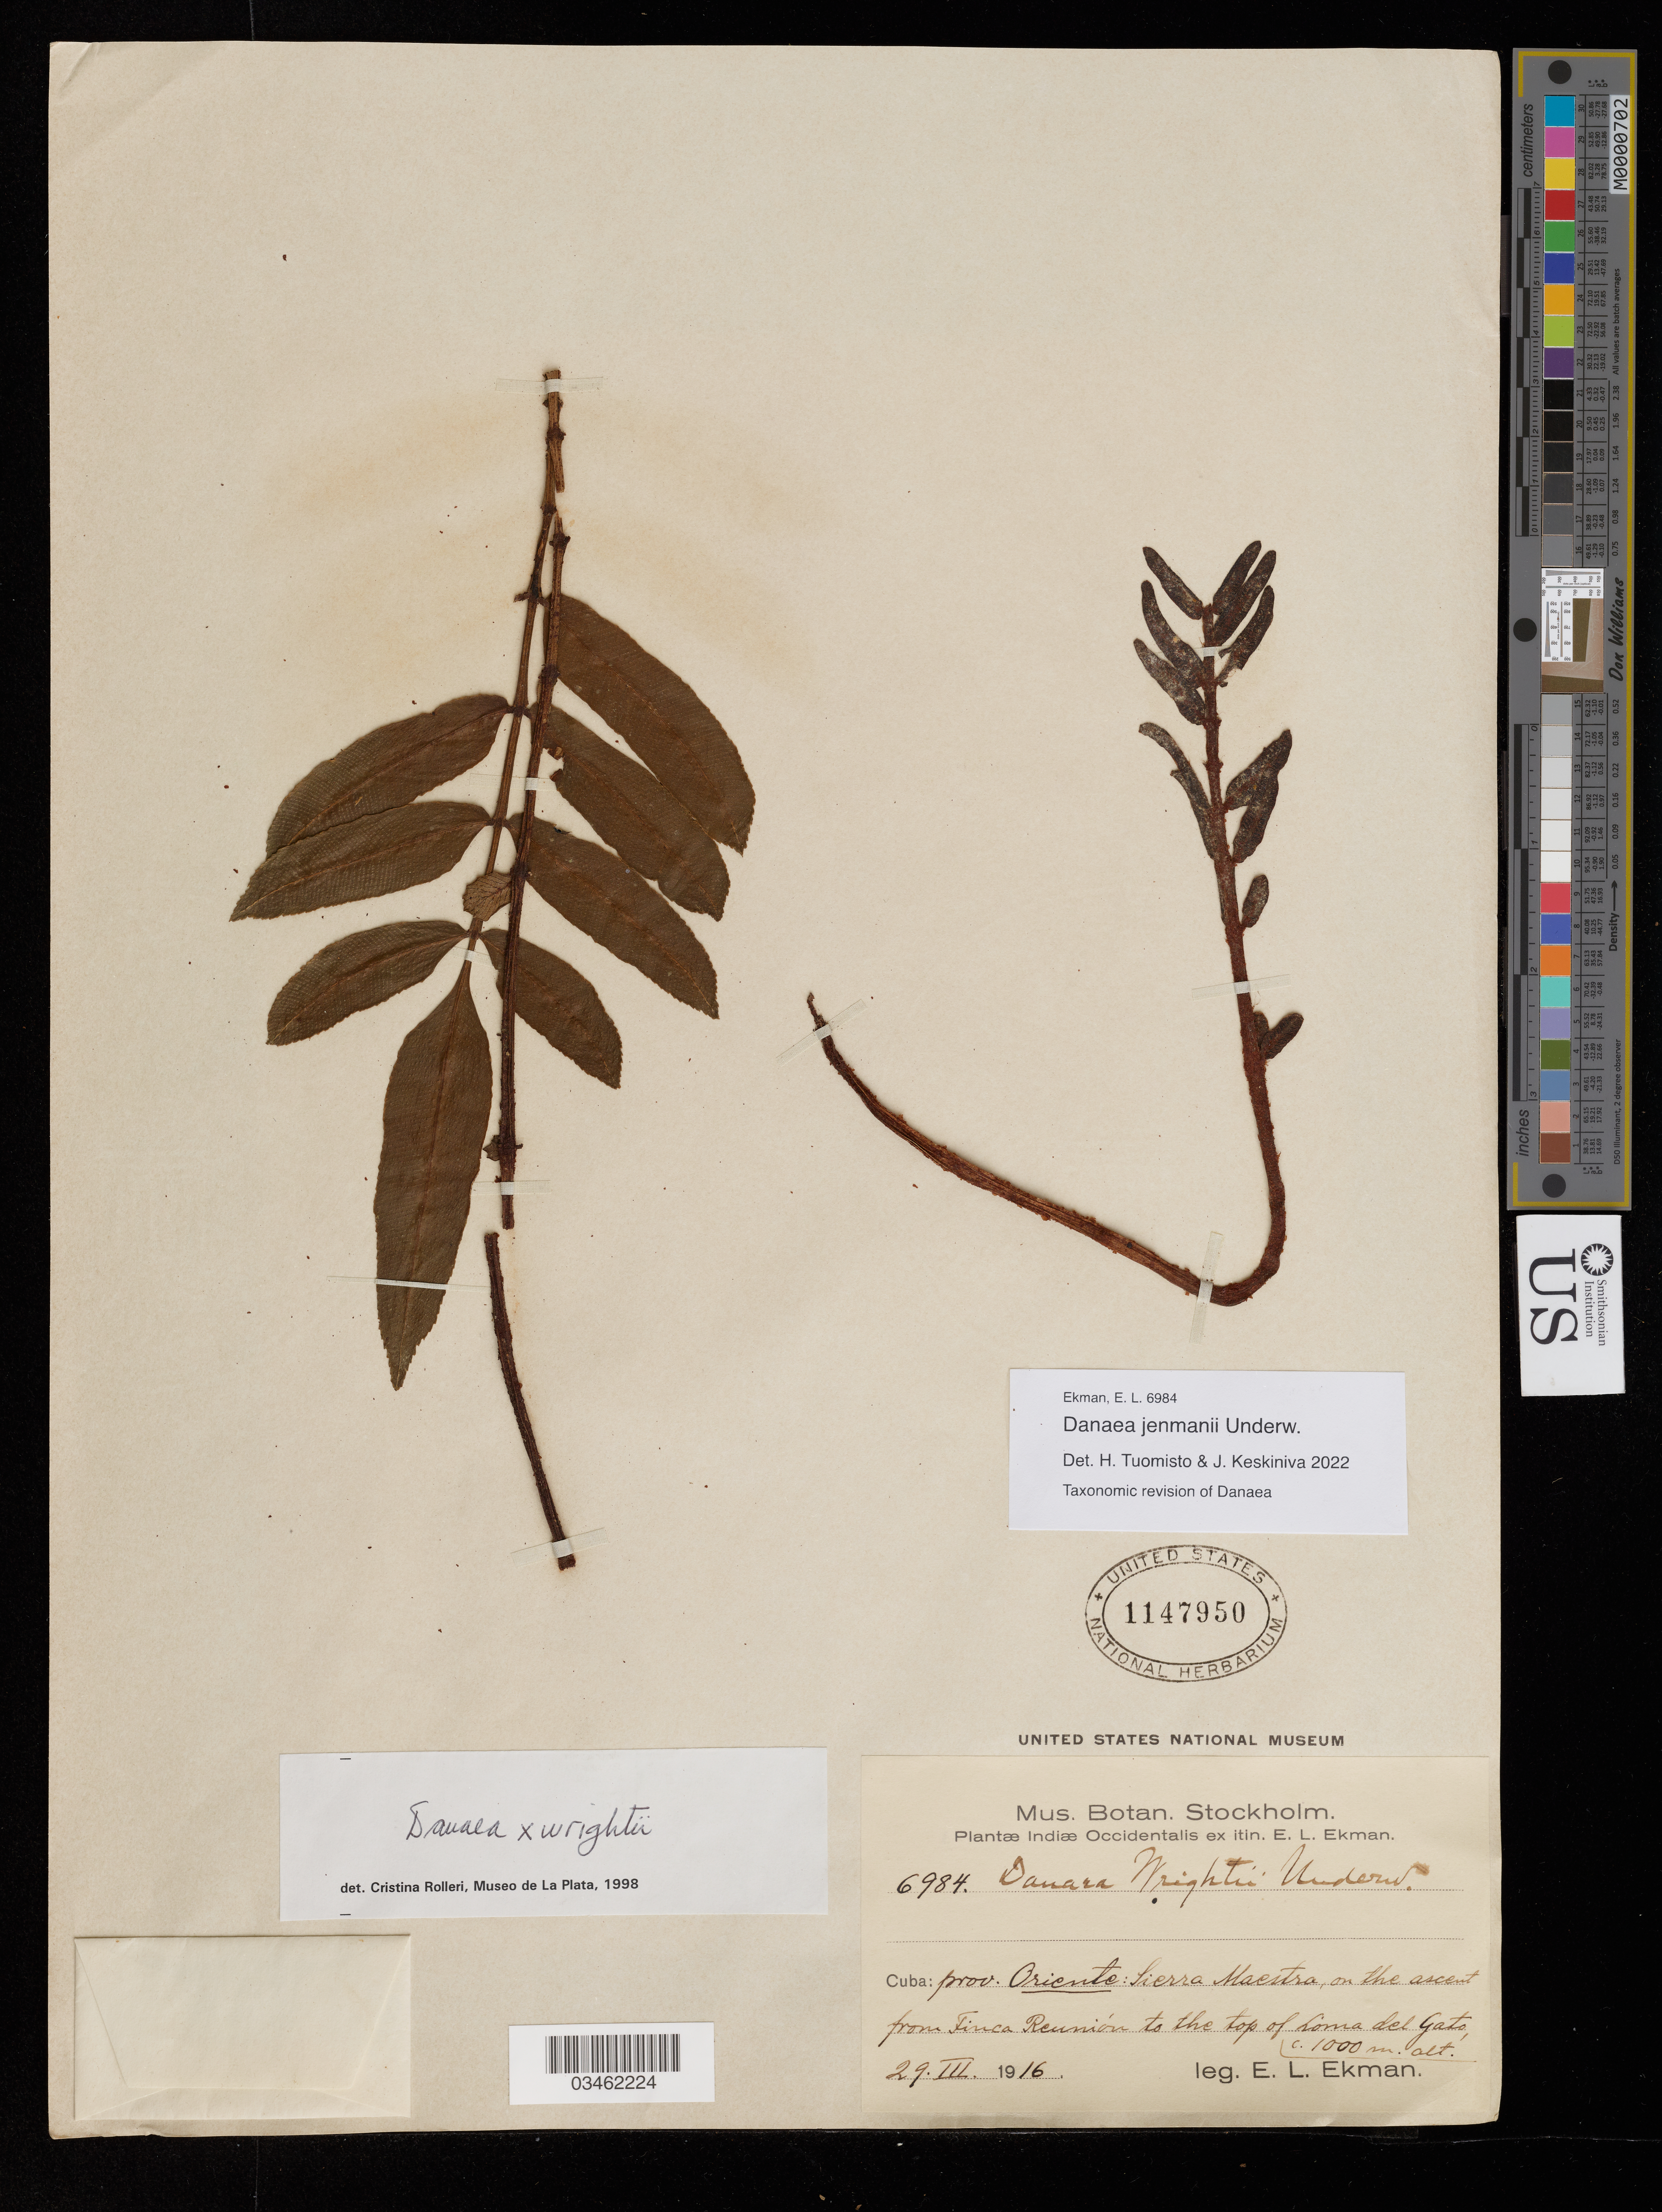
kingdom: Plantae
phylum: Tracheophyta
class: Polypodiopsida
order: Marattiales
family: Marattiaceae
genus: Danaea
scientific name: Danaea x jenmanii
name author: Underw.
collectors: E. L. Ekman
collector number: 6984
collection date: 1916-03-29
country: Cuba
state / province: Oriente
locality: Indiæ Occidentalis. Sierra Maestro, on the ascent from Finca Reunión to the top of Loma del Gato.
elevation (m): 1000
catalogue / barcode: US 1147950